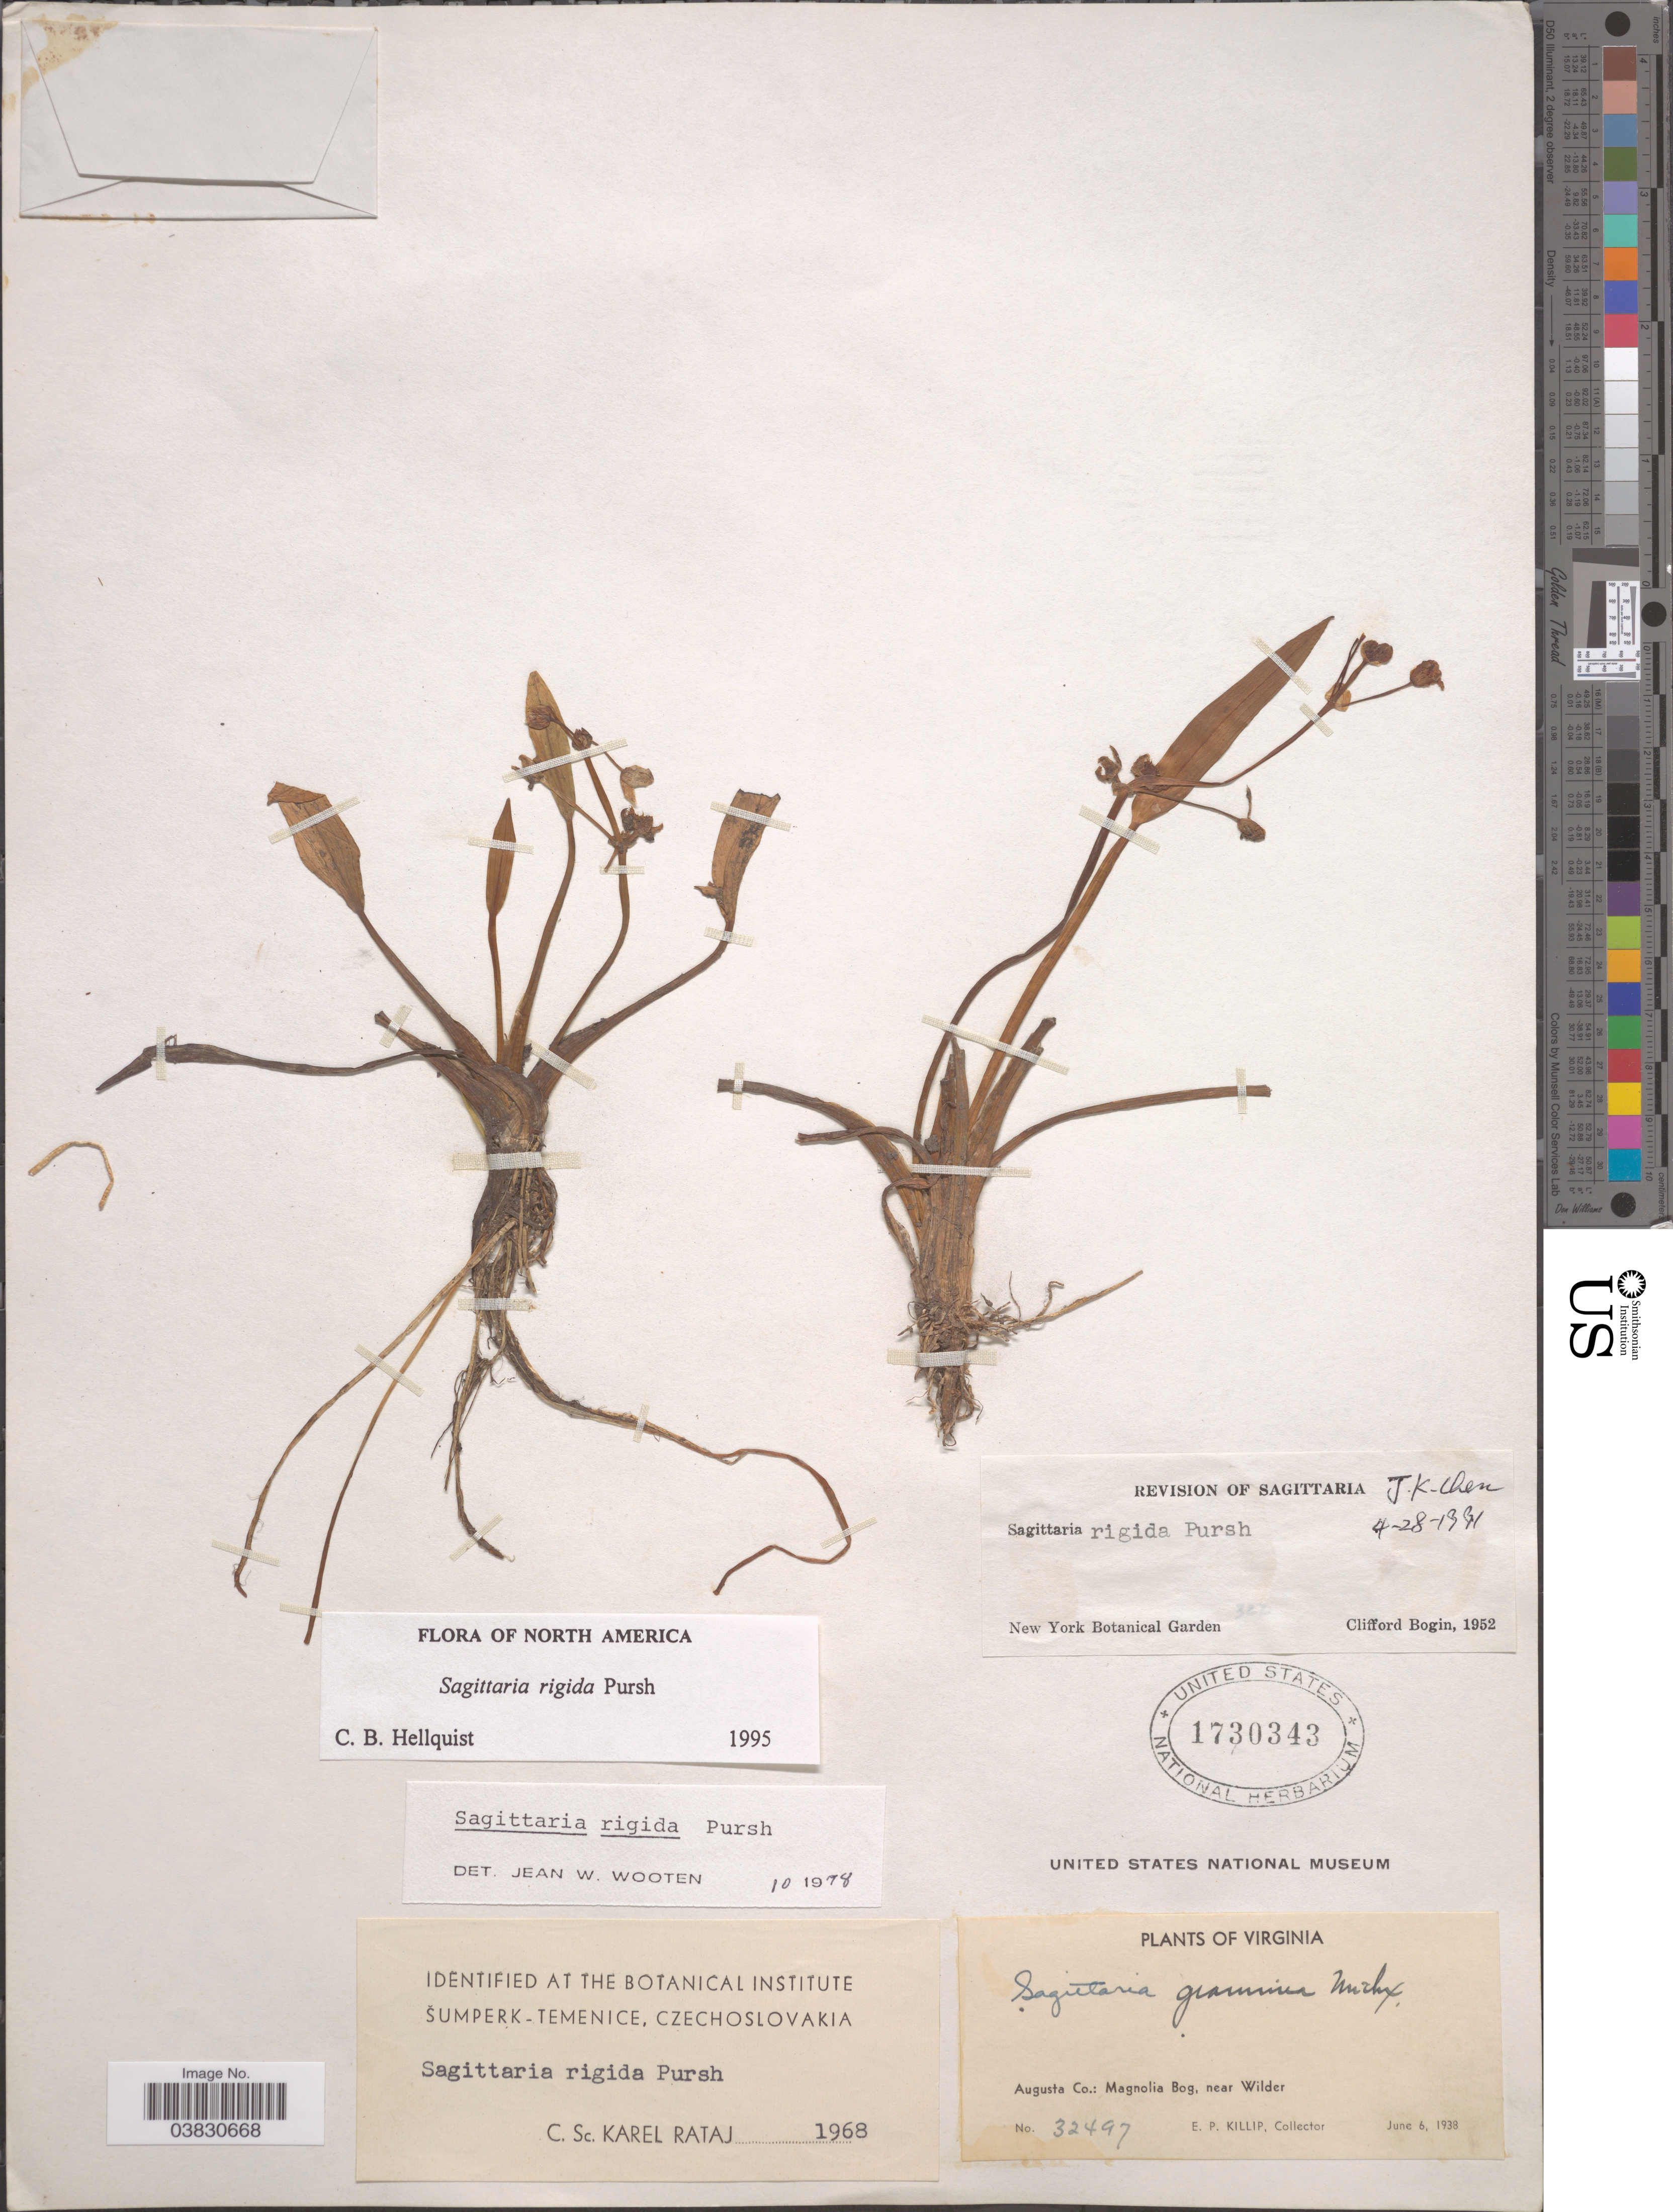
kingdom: Plantae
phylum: Tracheophyta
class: Liliopsida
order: Alismatales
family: Alismataceae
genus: Sagittaria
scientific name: Sagittaria rigida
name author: Pursh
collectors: E. P. Killip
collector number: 32497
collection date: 1938-06-06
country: United States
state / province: Virginia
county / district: Augusta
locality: Augusta Co.: Magnolia Bog, near Wilder.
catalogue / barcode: US 1730343